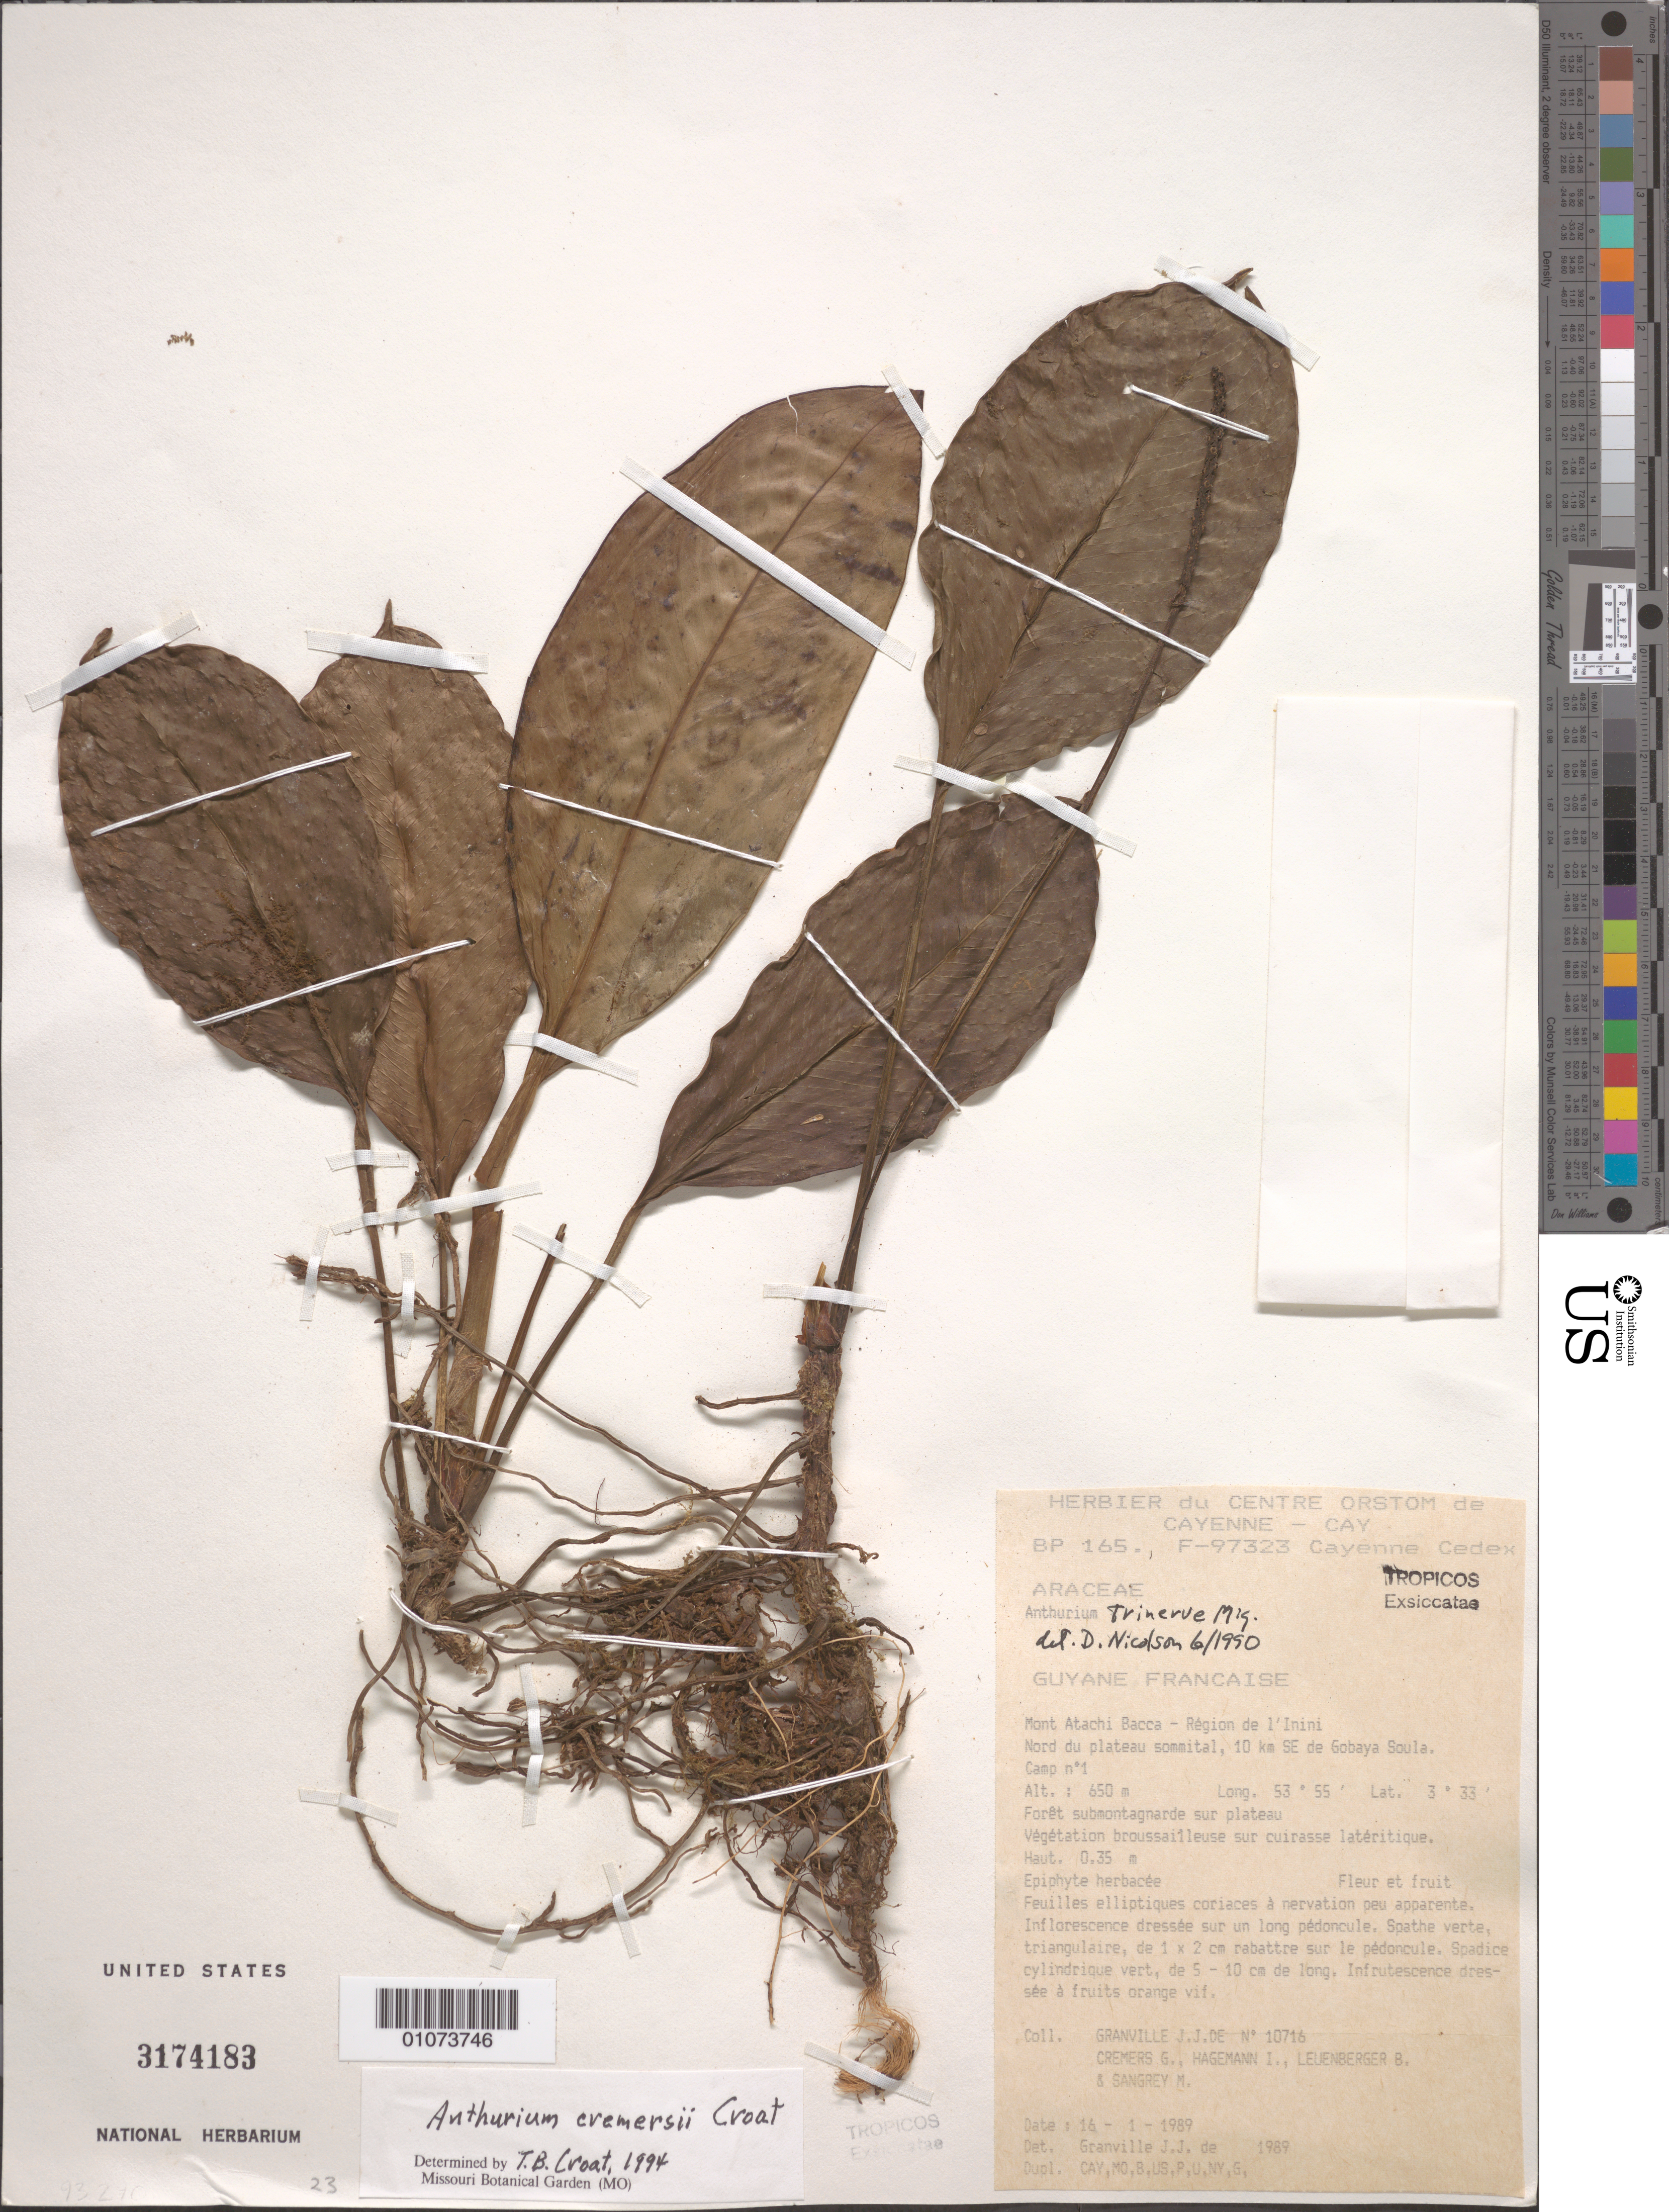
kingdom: Plantae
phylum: Tracheophyta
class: Liliopsida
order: Alismatales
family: Araceae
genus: Anthurium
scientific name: Anthurium cremersii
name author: G.S. Bunting ex Croat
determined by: Croat, Thomas B., Missouri Botanical Garden (MO)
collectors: J.-J. de Granville, G. Cremers, J. Hagemann, B. E. Leuenberger & M. S. Sangrey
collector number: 10716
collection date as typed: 16-Jan-89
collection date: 1989-01-16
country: French Guiana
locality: Mont Atachi Bacca, région de l'Inini. Nord du plateau sommital, 10 km SE de Gobaya Soula. Camp no. 1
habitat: Forêt submontagnarde sur plateau, végétation broussailleuse sur cuirasse latéritique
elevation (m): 650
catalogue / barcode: US 3174183